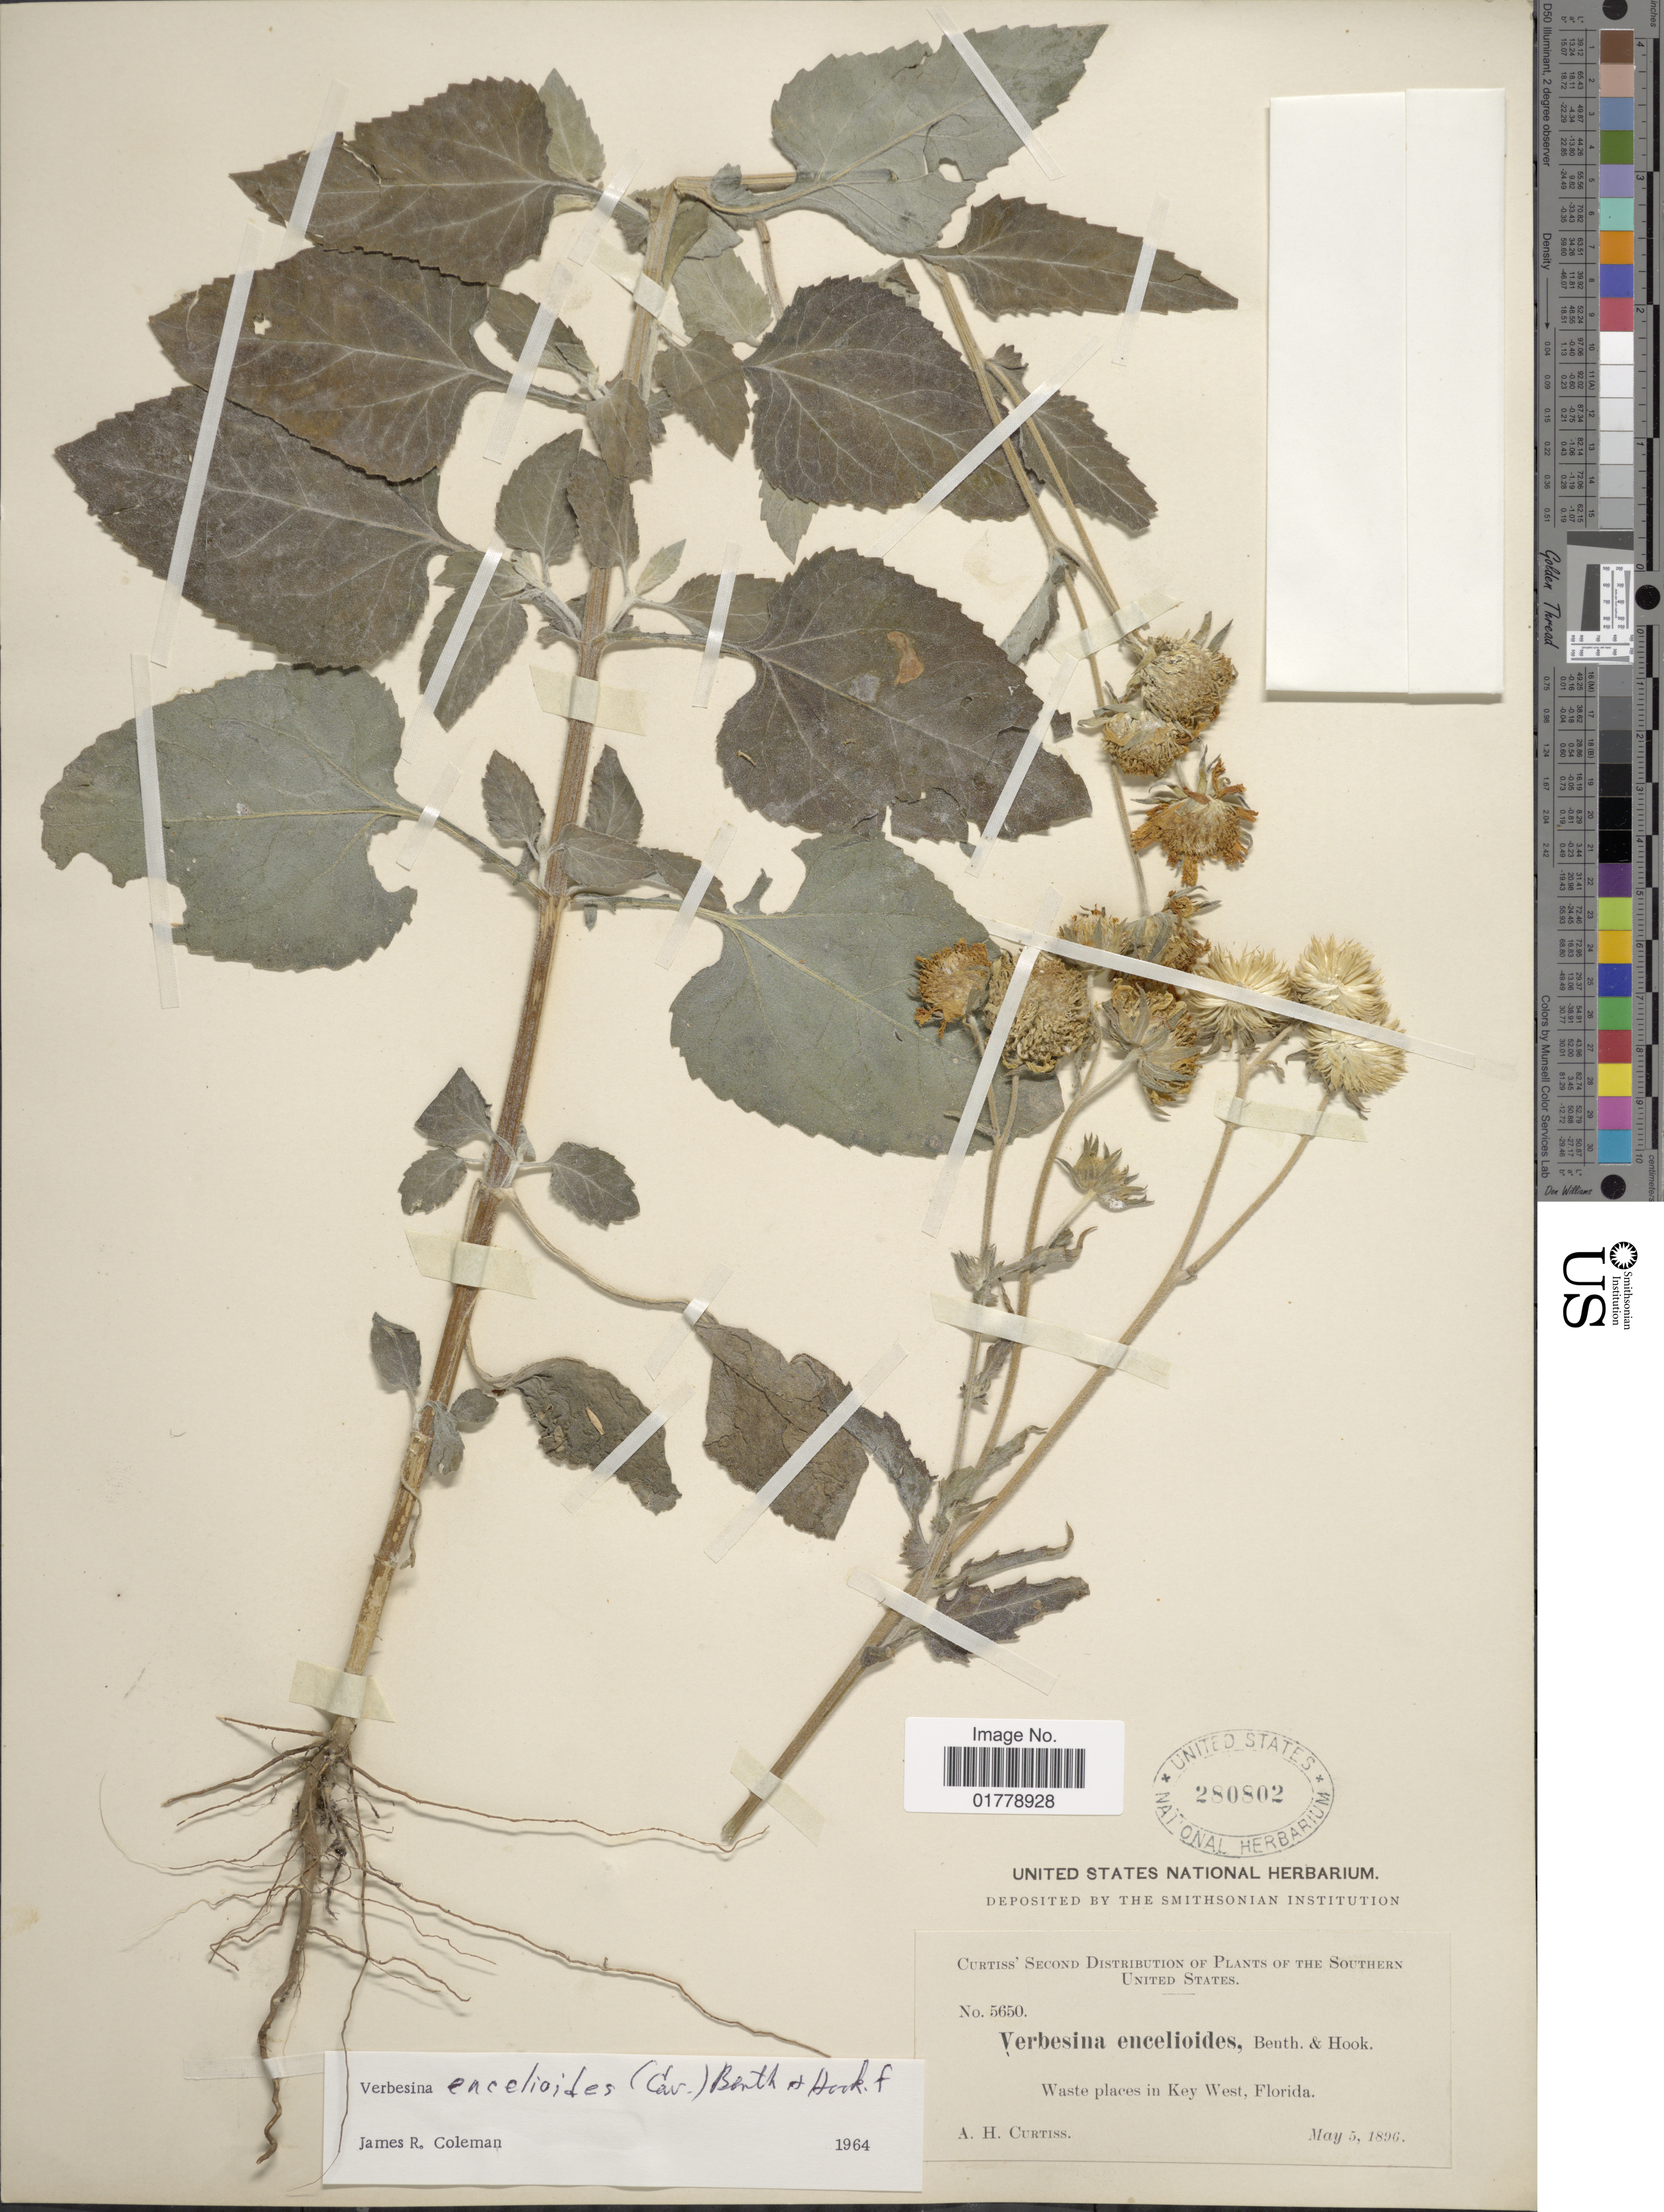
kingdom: Plantae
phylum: Tracheophyta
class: Magnoliopsida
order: Asterales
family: Asteraceae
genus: Verbesina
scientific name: Verbesina encelioides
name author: (Cav.) Benth. & Hook. ex A. Gray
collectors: A. H. Curtiss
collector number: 5650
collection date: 1896-05-05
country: United States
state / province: Florida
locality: Southern United States. Waste places in Key West, Florida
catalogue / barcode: US 280802